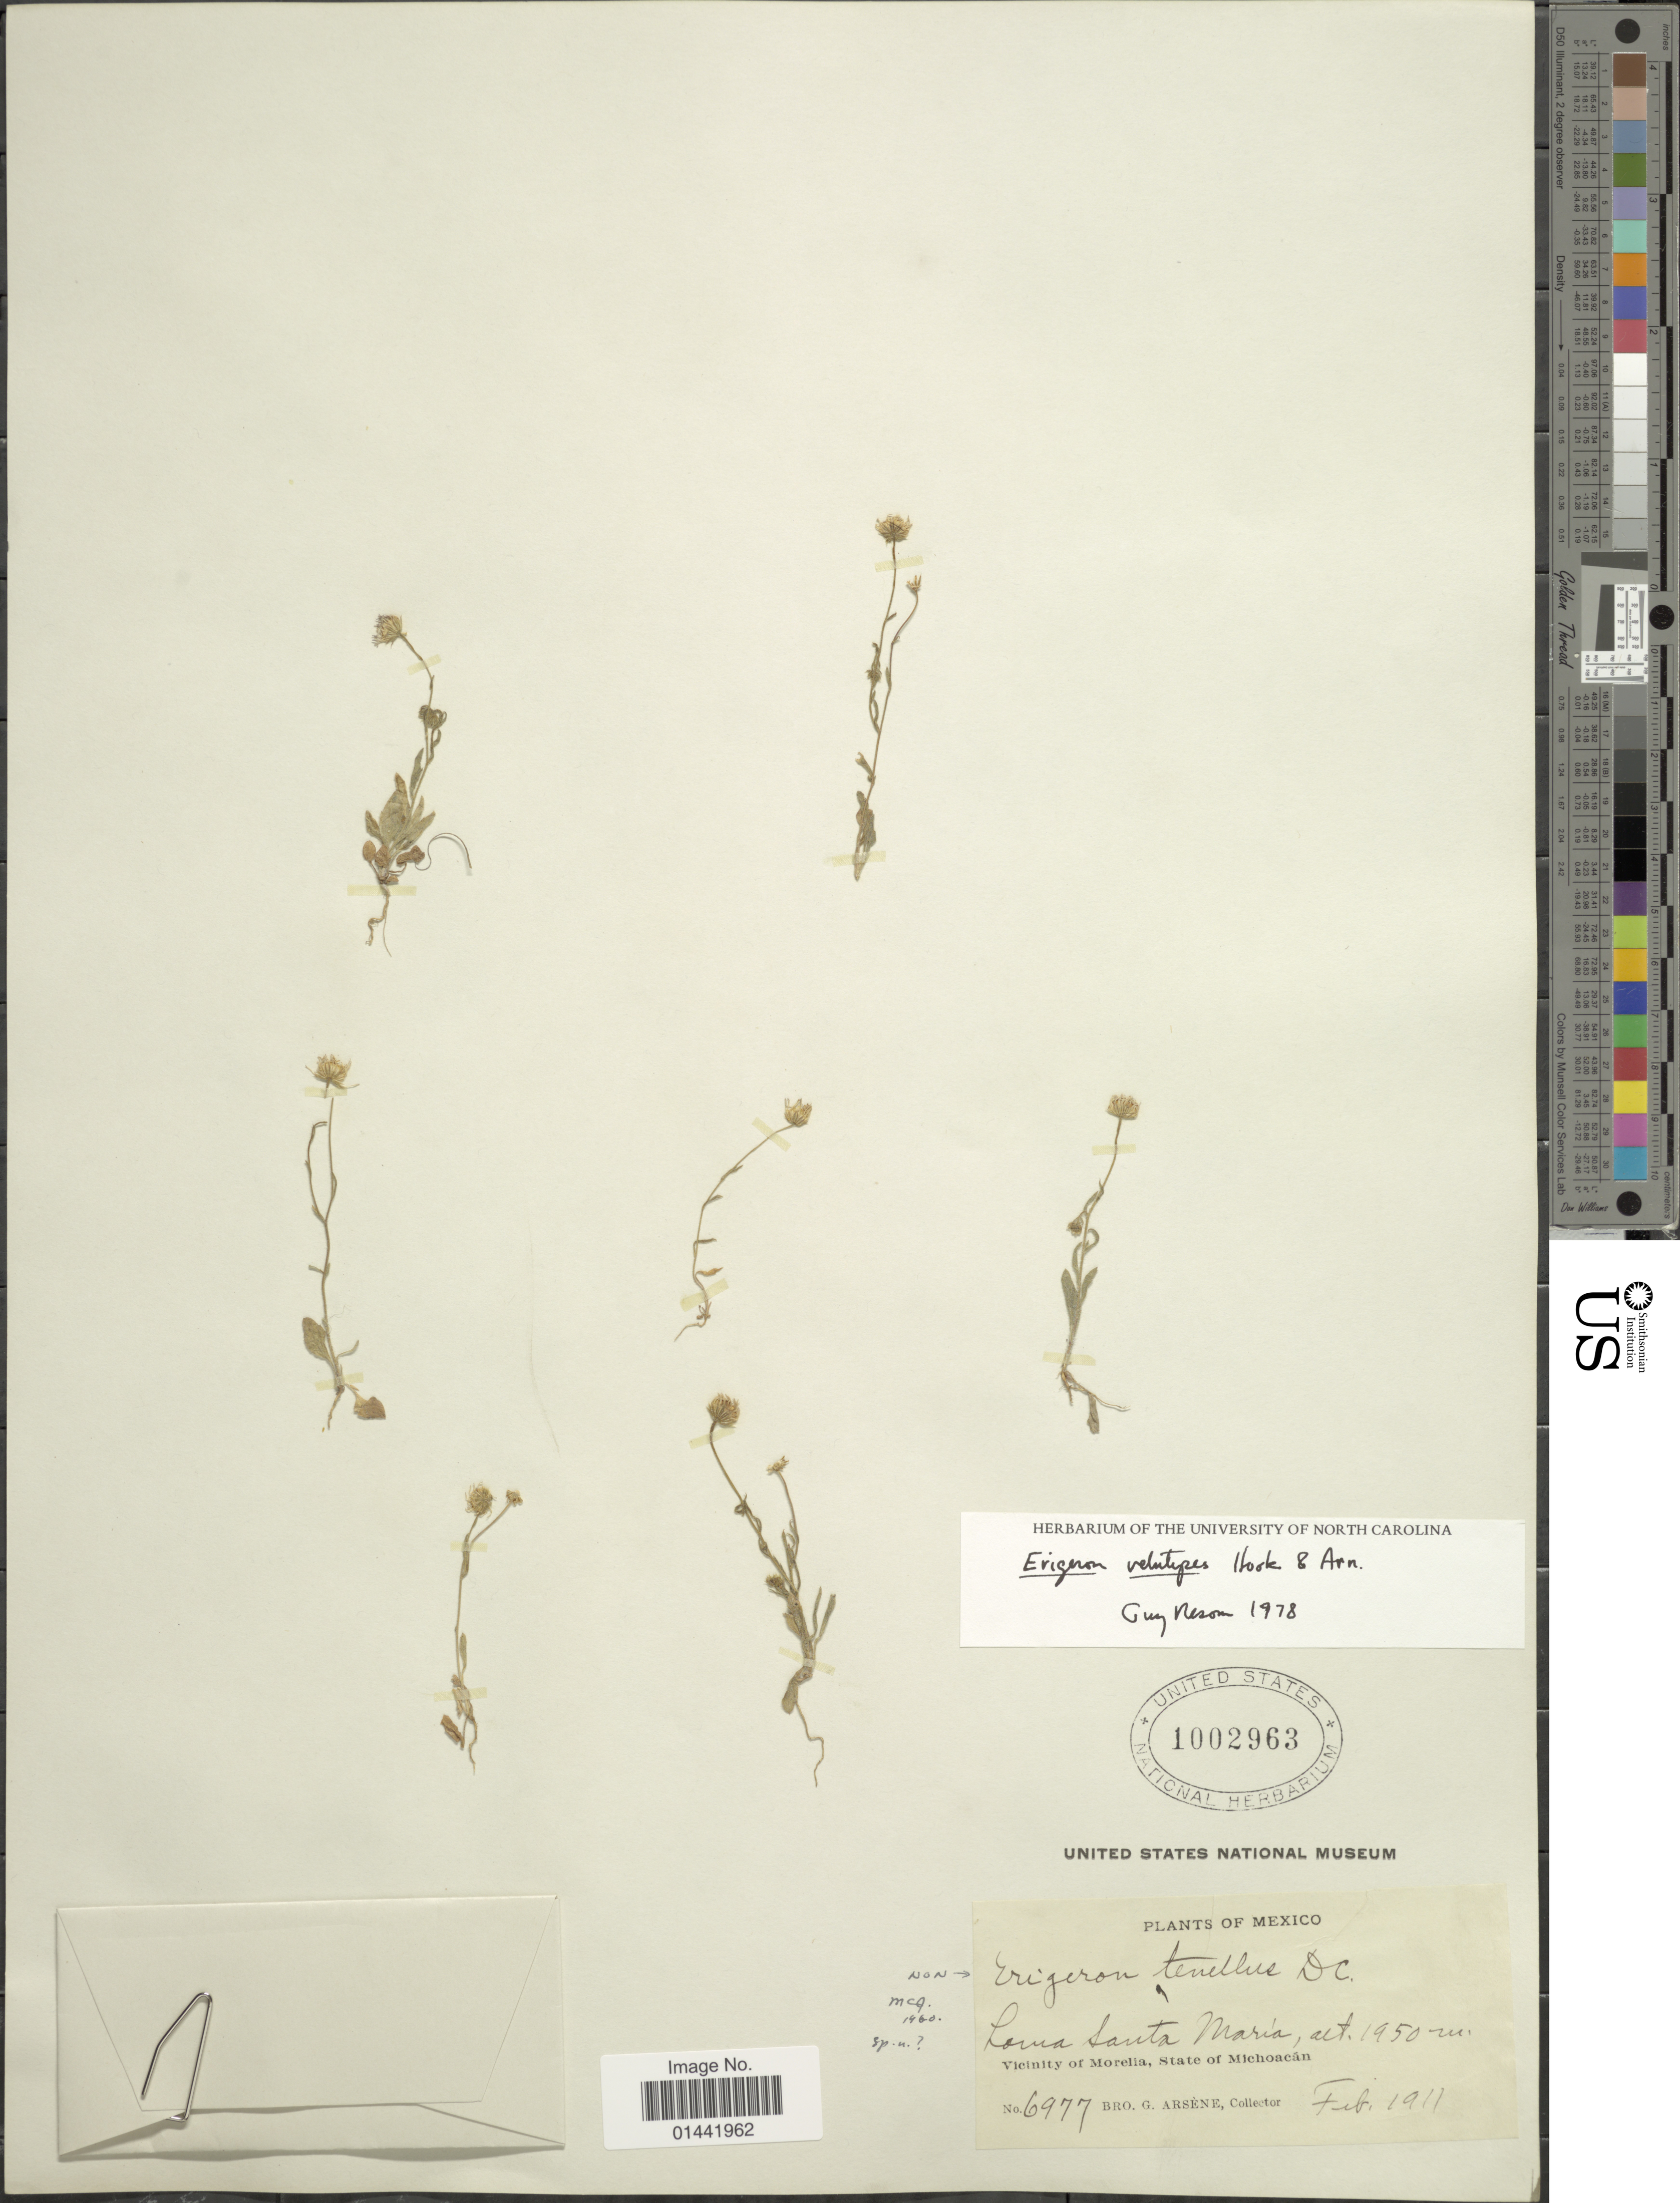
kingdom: Plantae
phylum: Tracheophyta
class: Magnoliopsida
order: Asterales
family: Asteraceae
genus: Erigeron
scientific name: Erigeron velutipes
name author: Hook. & Arn.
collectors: Bro. G. Arsène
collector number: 6977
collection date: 1911-02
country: Mexico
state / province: Michoacán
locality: Loma Santa María, Vicinity of Morelia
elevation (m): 1950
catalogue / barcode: US 1002963